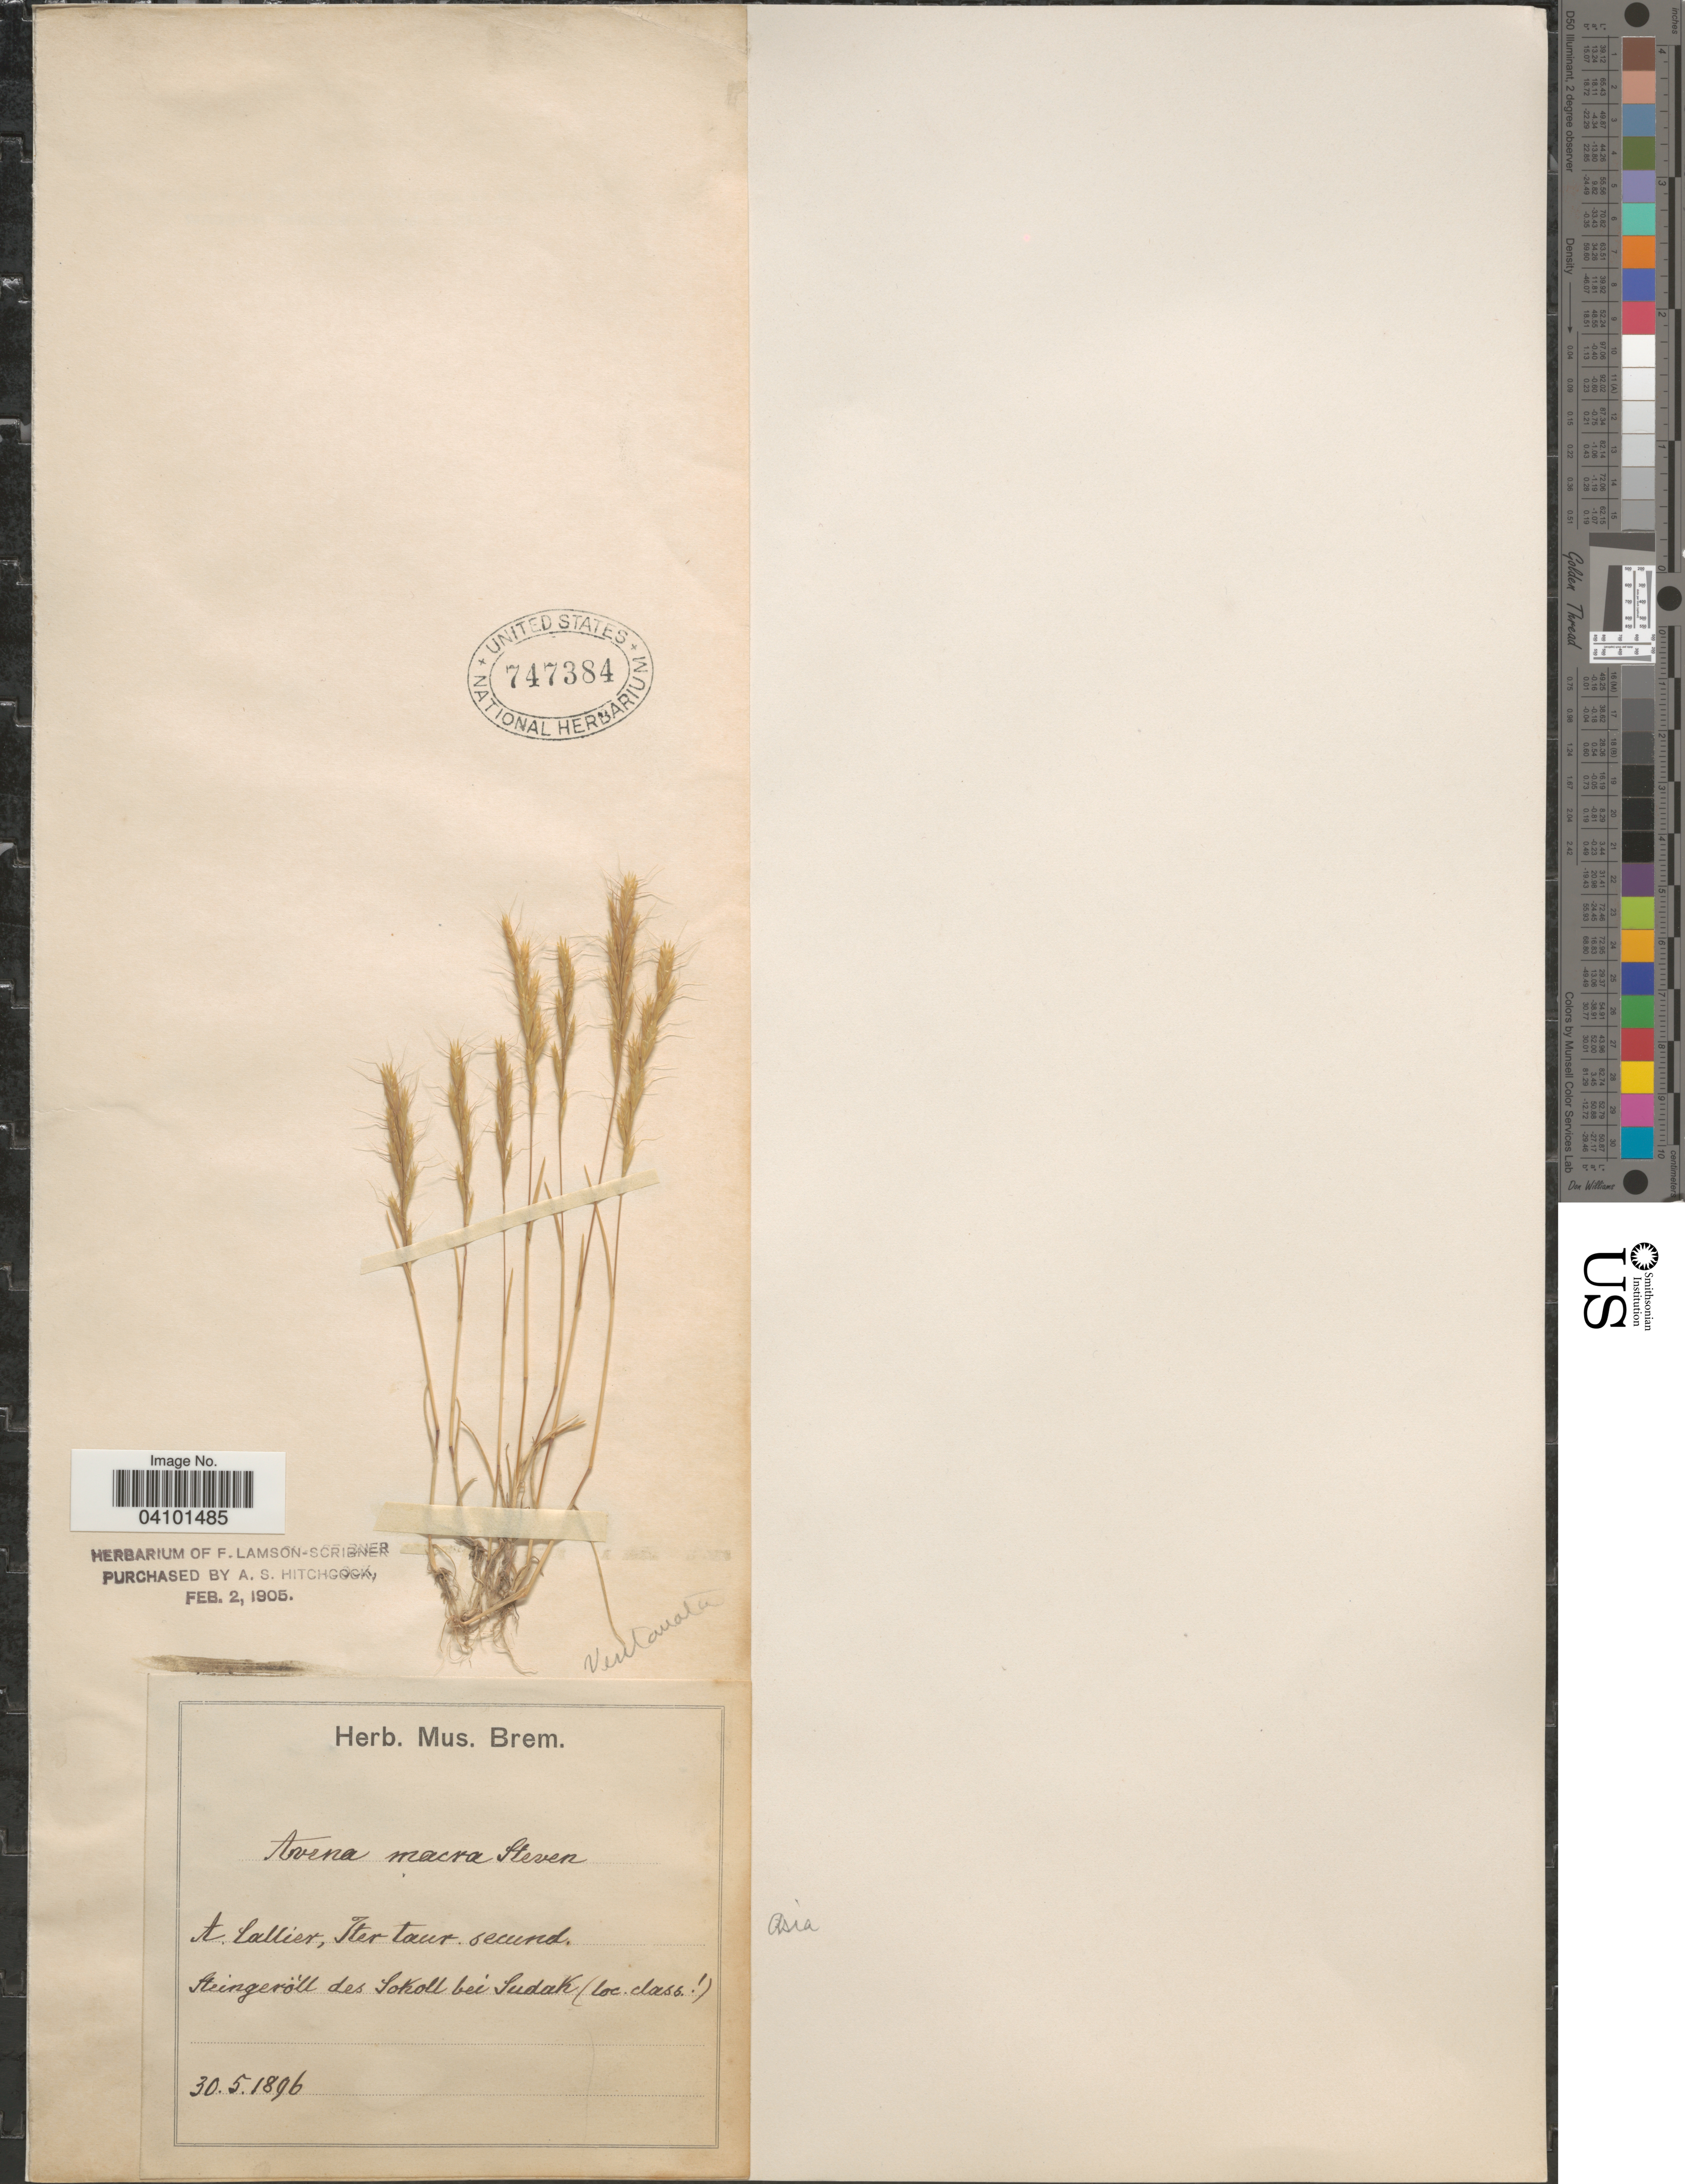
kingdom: Plantae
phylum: Tracheophyta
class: Liliopsida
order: Poales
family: Poaceae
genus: Gaudinopsis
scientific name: Gaudinopsis macra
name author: (Steven ex M. Bieb.) Eig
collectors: A. Callier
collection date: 1896-05-30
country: Ukraine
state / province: Crimea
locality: Iter taur. secund. Steingeröll des Sokoll bei Sudak (loc. class.). Asia.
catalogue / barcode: US 747384